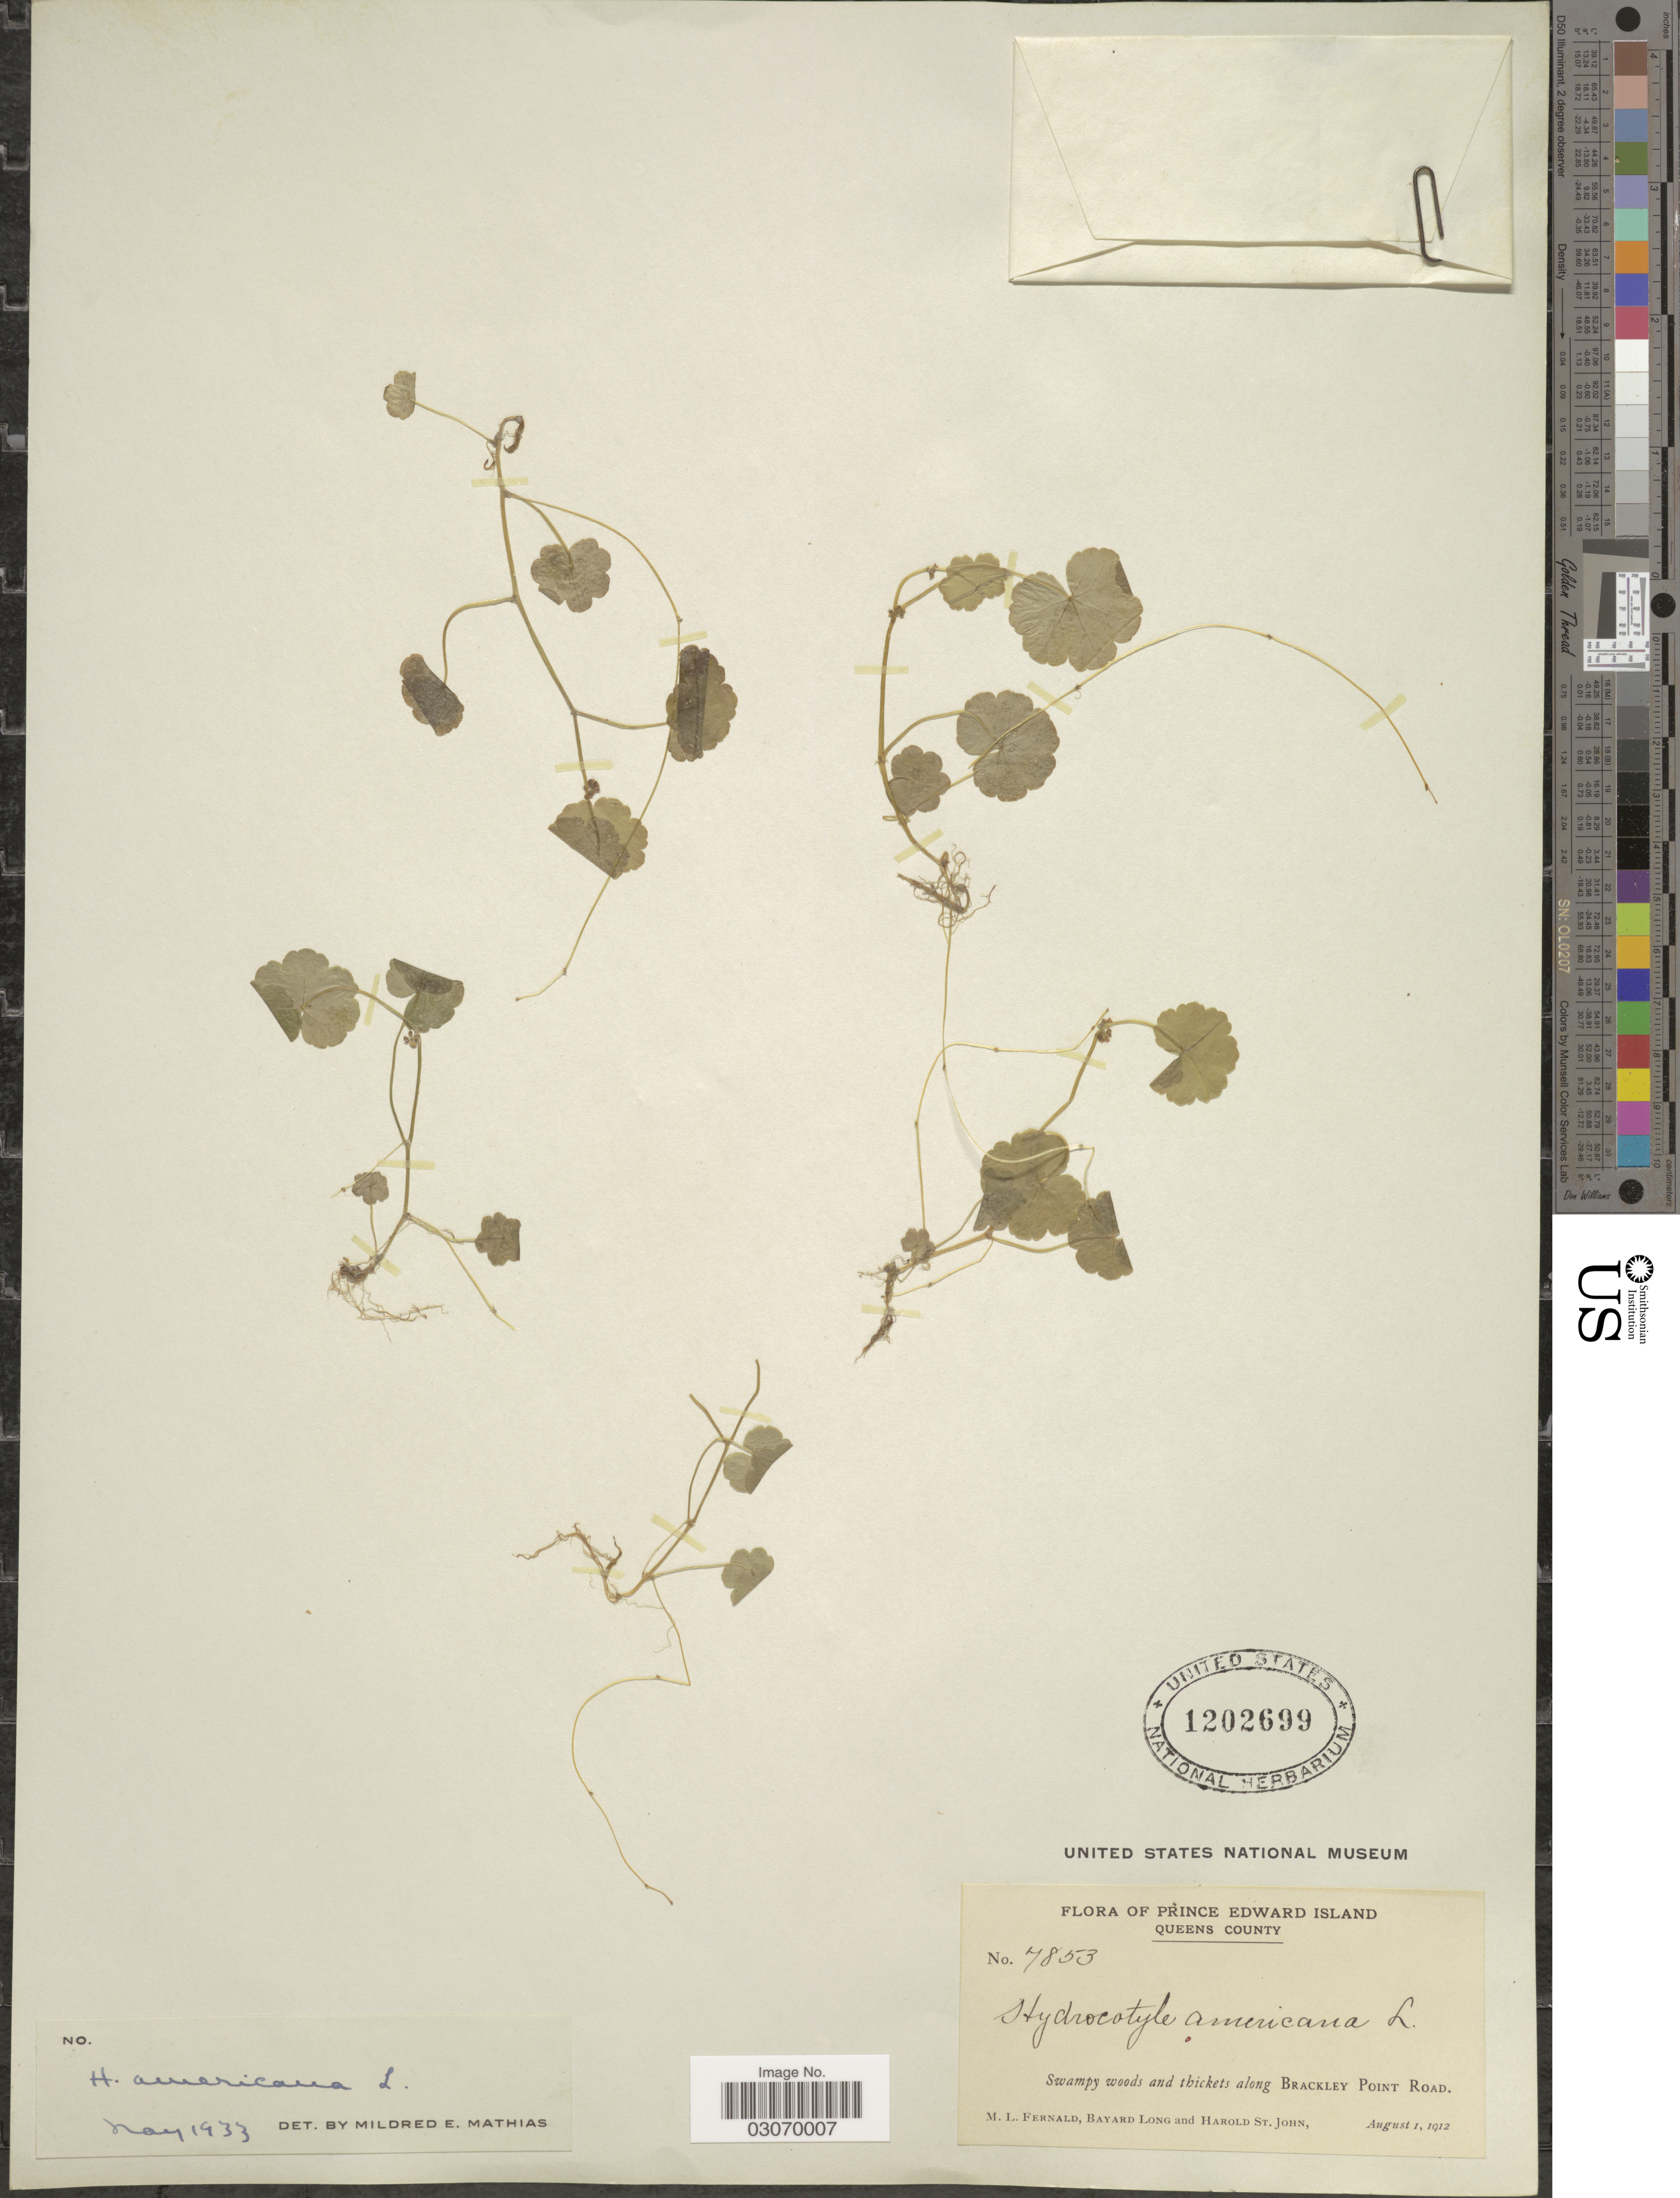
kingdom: Plantae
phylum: Tracheophyta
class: Magnoliopsida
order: Apiales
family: Araliaceae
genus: Hydrocotyle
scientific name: Hydrocotyle americana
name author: L.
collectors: M. L. Fernald, B. Long & H. St. John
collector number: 7853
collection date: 1912-08-01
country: Canada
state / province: Prince Edward Island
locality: Queens County. Swampy woods and thickets along Brackley Point Road.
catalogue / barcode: US 1202699